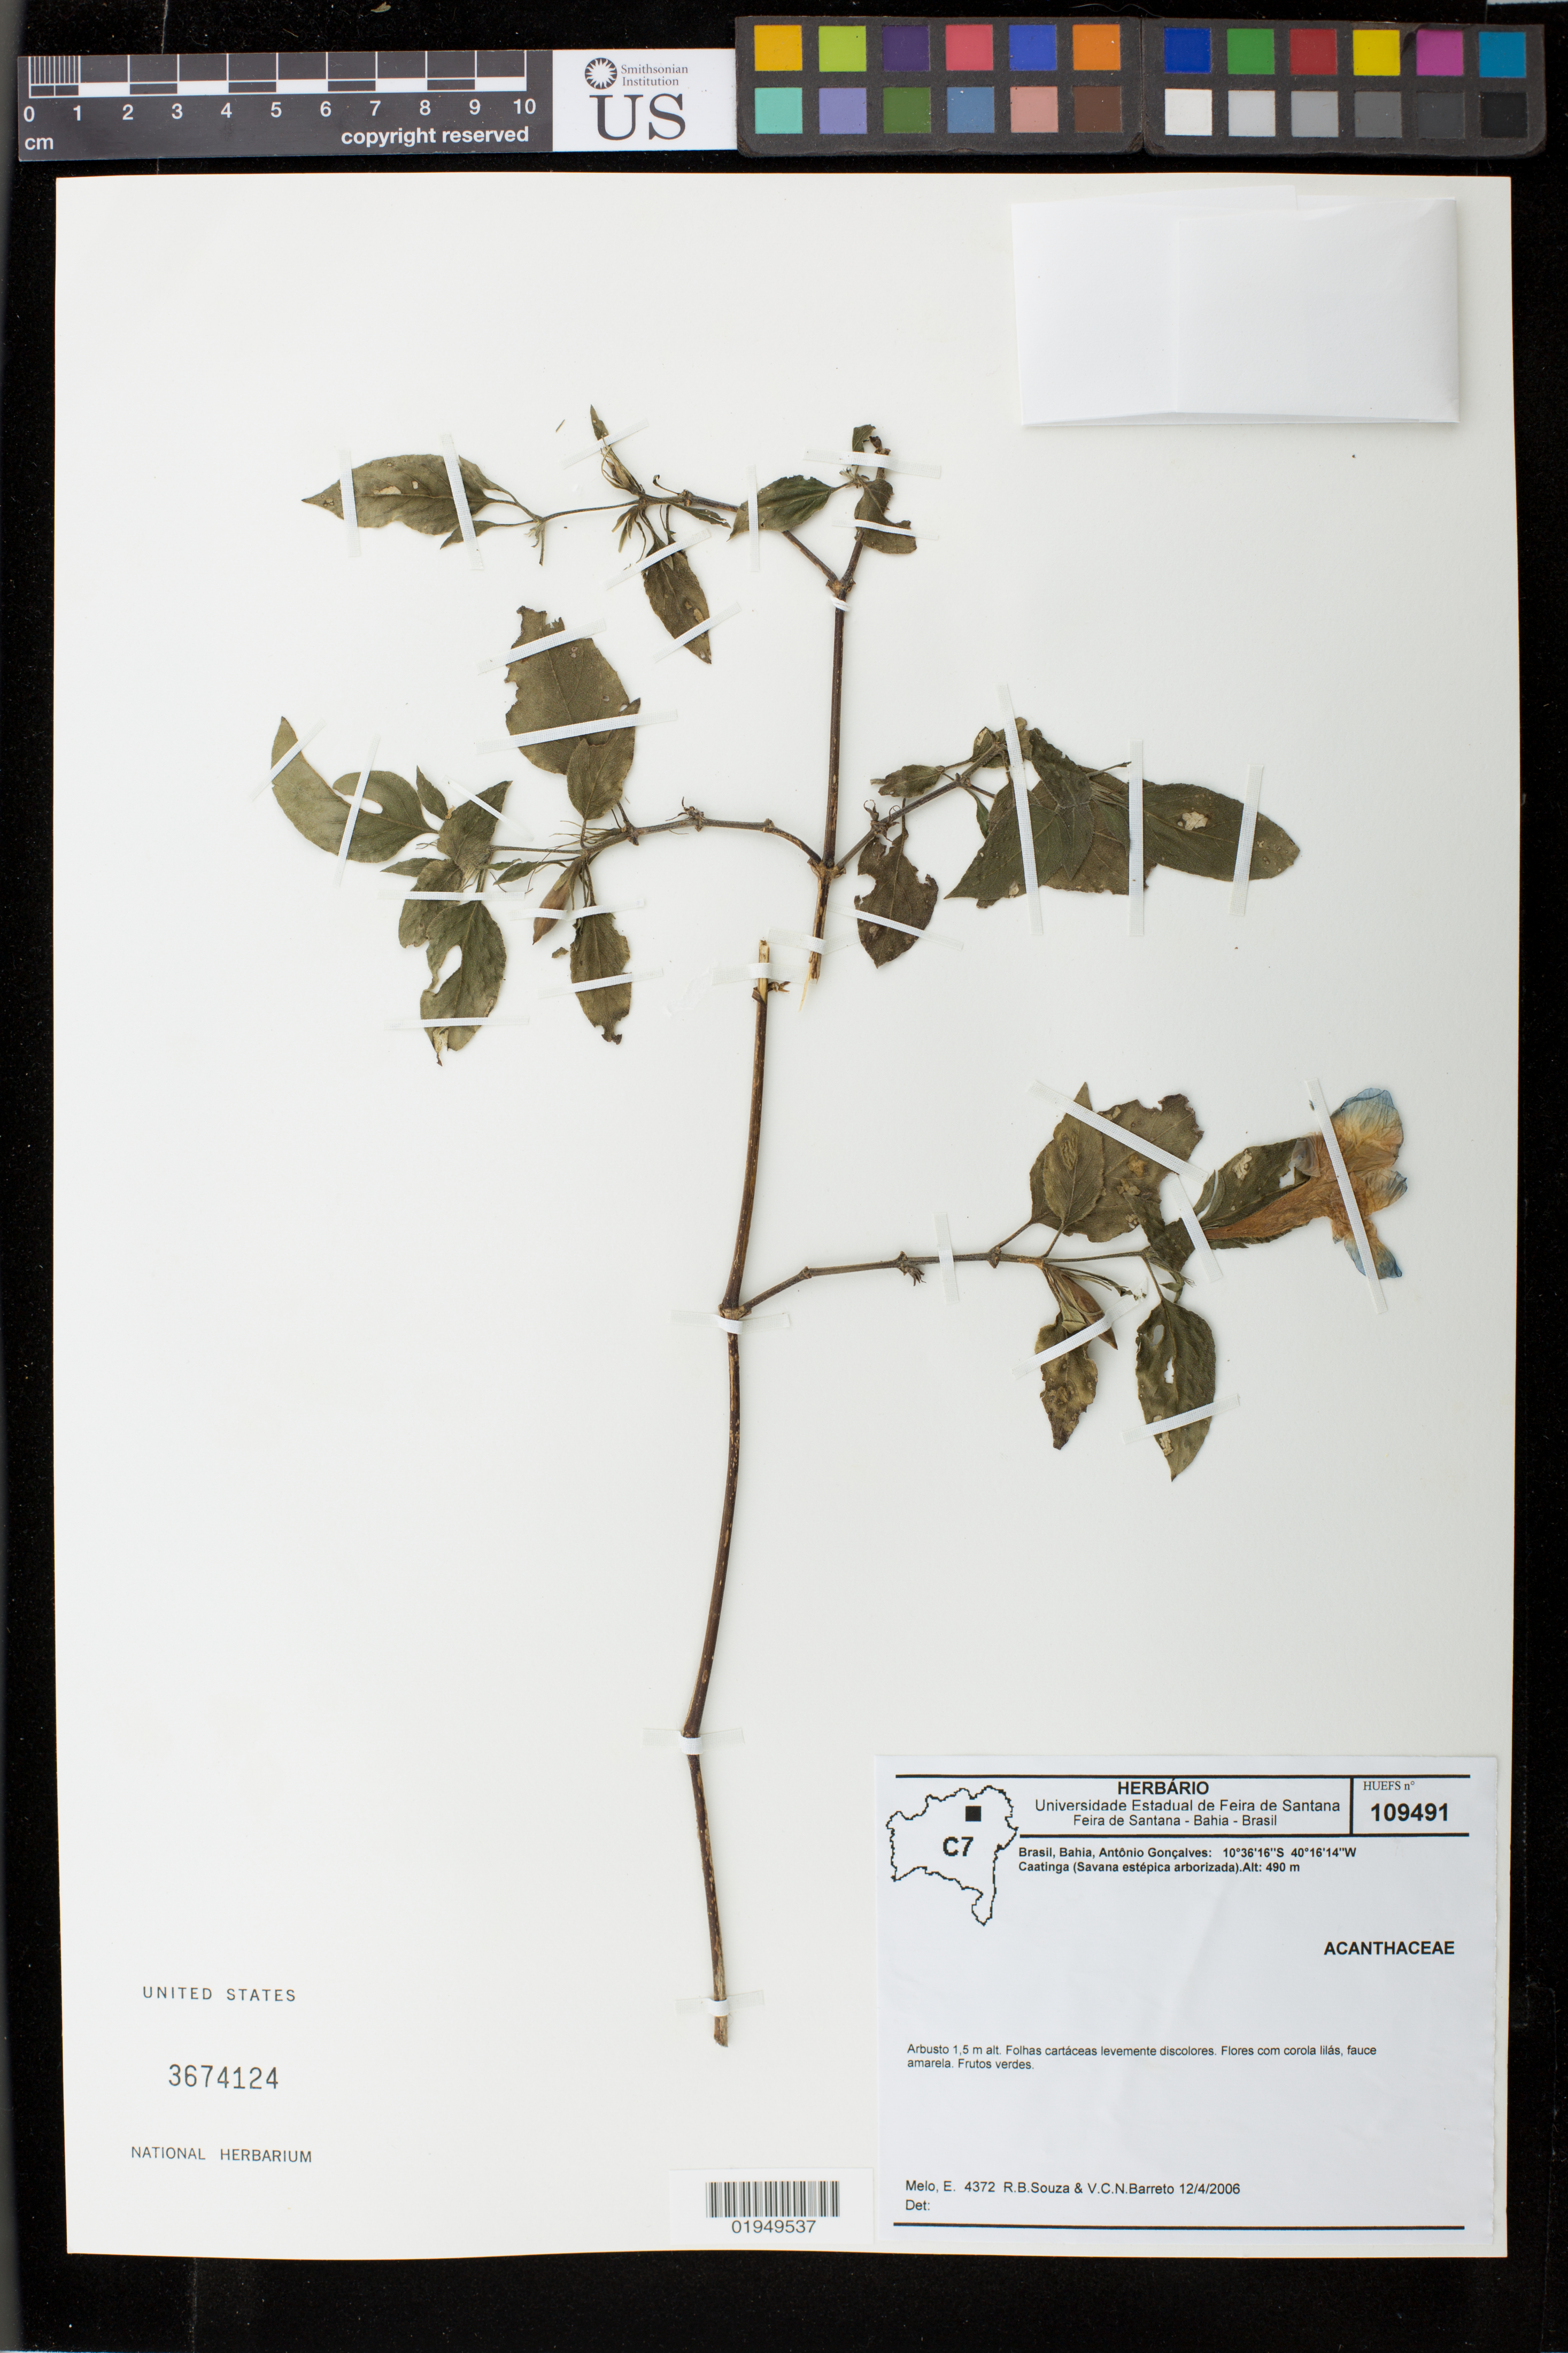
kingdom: Plantae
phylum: Tracheophyta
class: Magnoliopsida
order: Lamiales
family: Acanthaceae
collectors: E. Melo, R. Souza & V. Barreto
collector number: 4372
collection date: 2006-04-12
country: Brazil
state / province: Bahia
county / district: Antônio Gonçalves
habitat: Caatinga (Savana estepica arborizada).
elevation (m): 490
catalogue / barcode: US 3674124